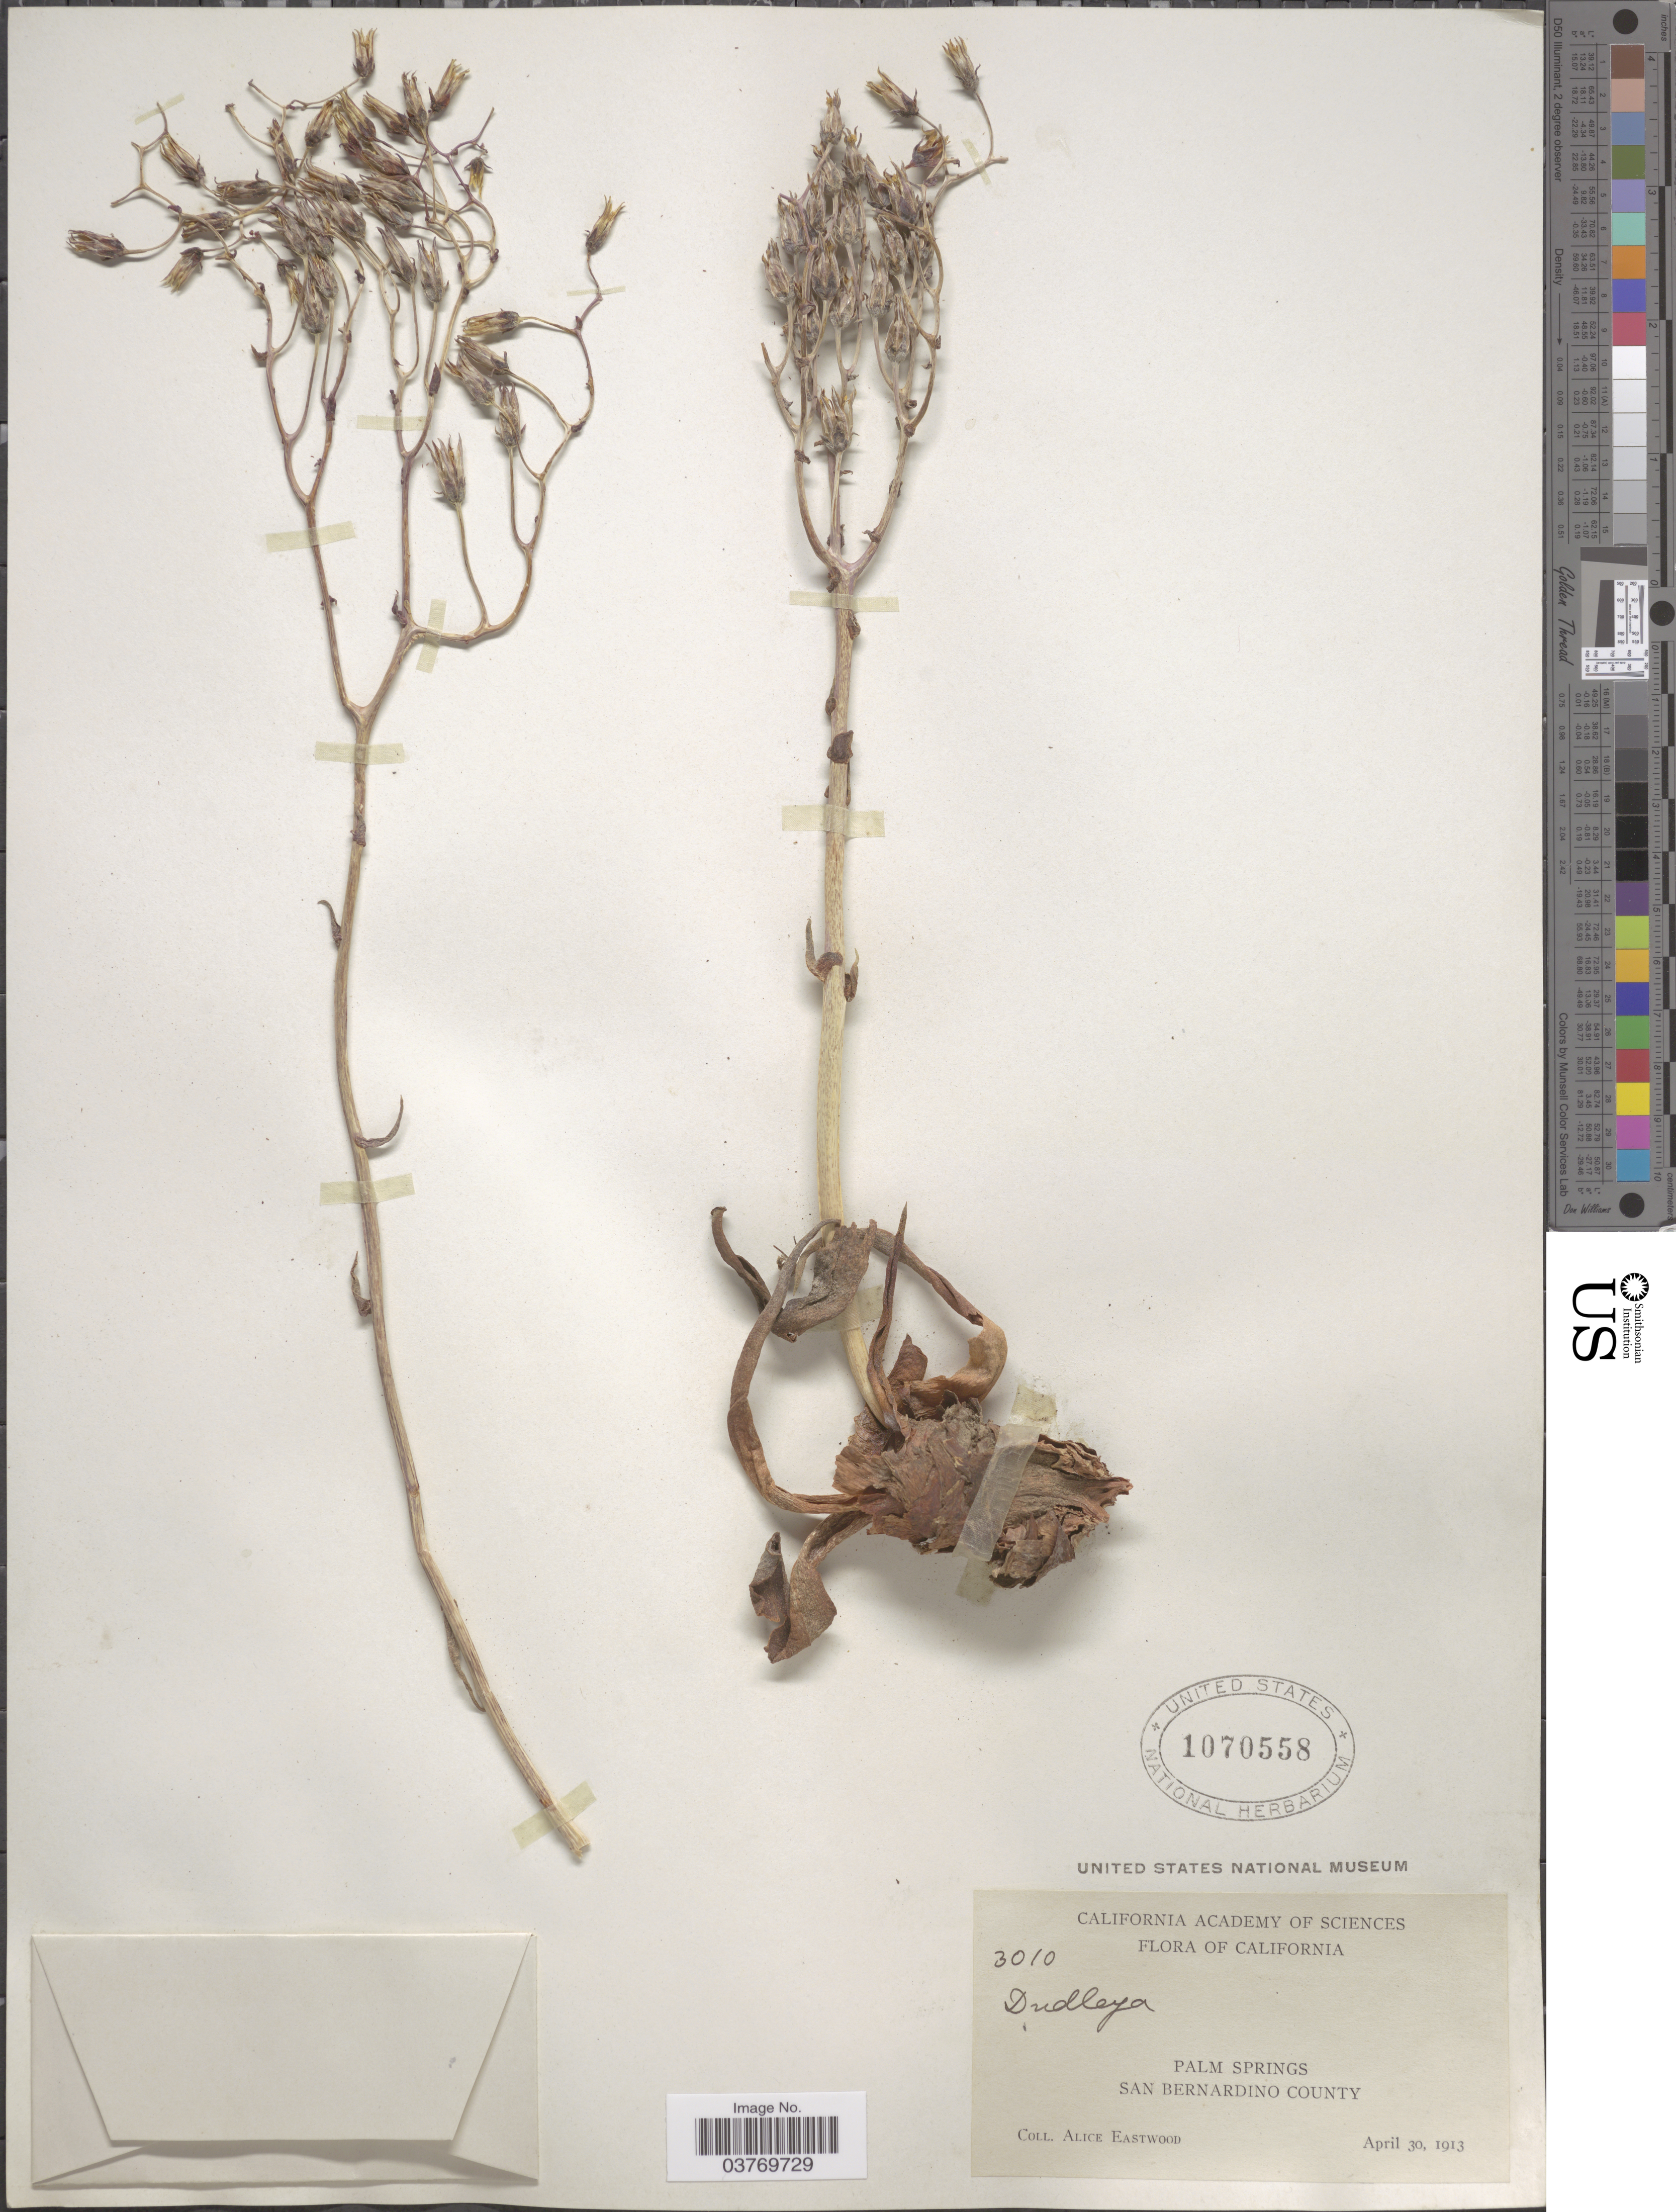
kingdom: Plantae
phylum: Tracheophyta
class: Magnoliopsida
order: Saxifragales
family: Crassulaceae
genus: Dudleya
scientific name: Dudleya grandiflora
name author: Rose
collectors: A. Eastwood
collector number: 3010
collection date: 1913-04-30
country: United States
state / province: California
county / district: San Bernardino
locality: Palm Springs San Bernardino County.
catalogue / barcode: US 1070558